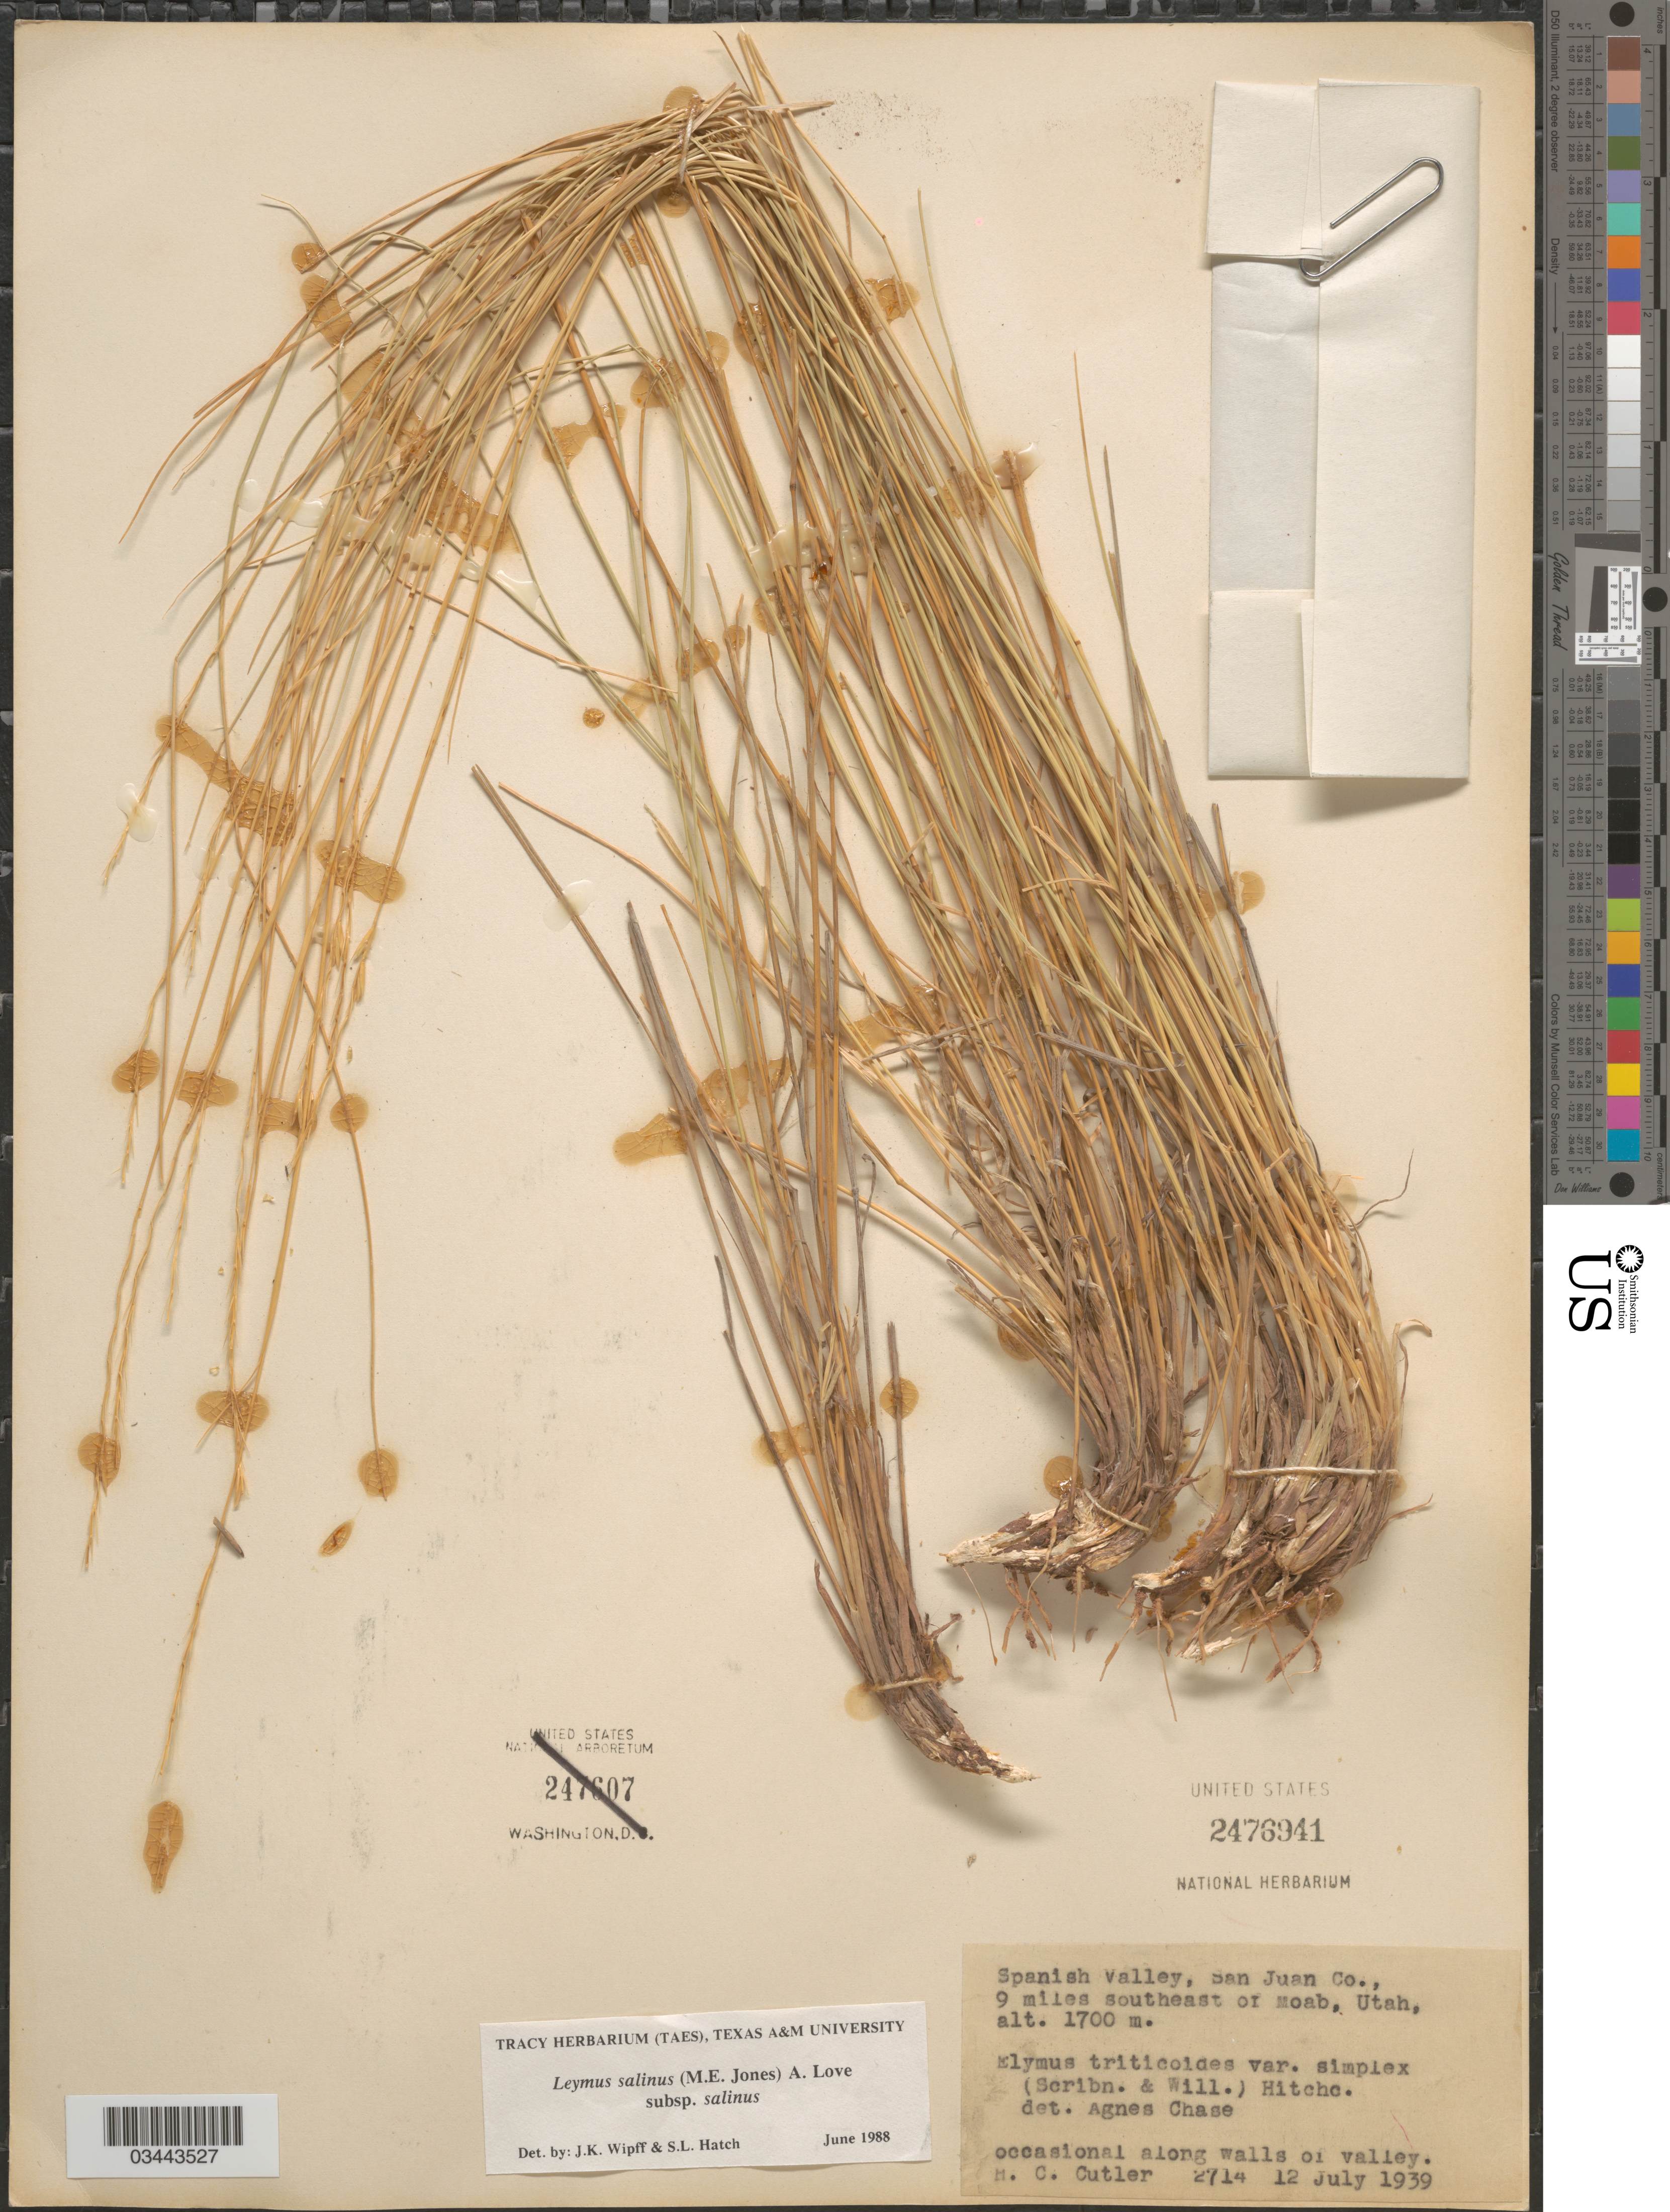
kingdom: Plantae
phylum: Tracheophyta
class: Liliopsida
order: Poales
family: Poaceae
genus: Leymus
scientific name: Leymus salina subsp. salina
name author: (M.E. Jones) Á. Löve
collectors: H. C. Cutler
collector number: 2714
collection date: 1939-07-12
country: United States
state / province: Utah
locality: Spanish Valley, San Juan Co., 9 miles southeast of Moab.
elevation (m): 1700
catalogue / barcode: US 2476941